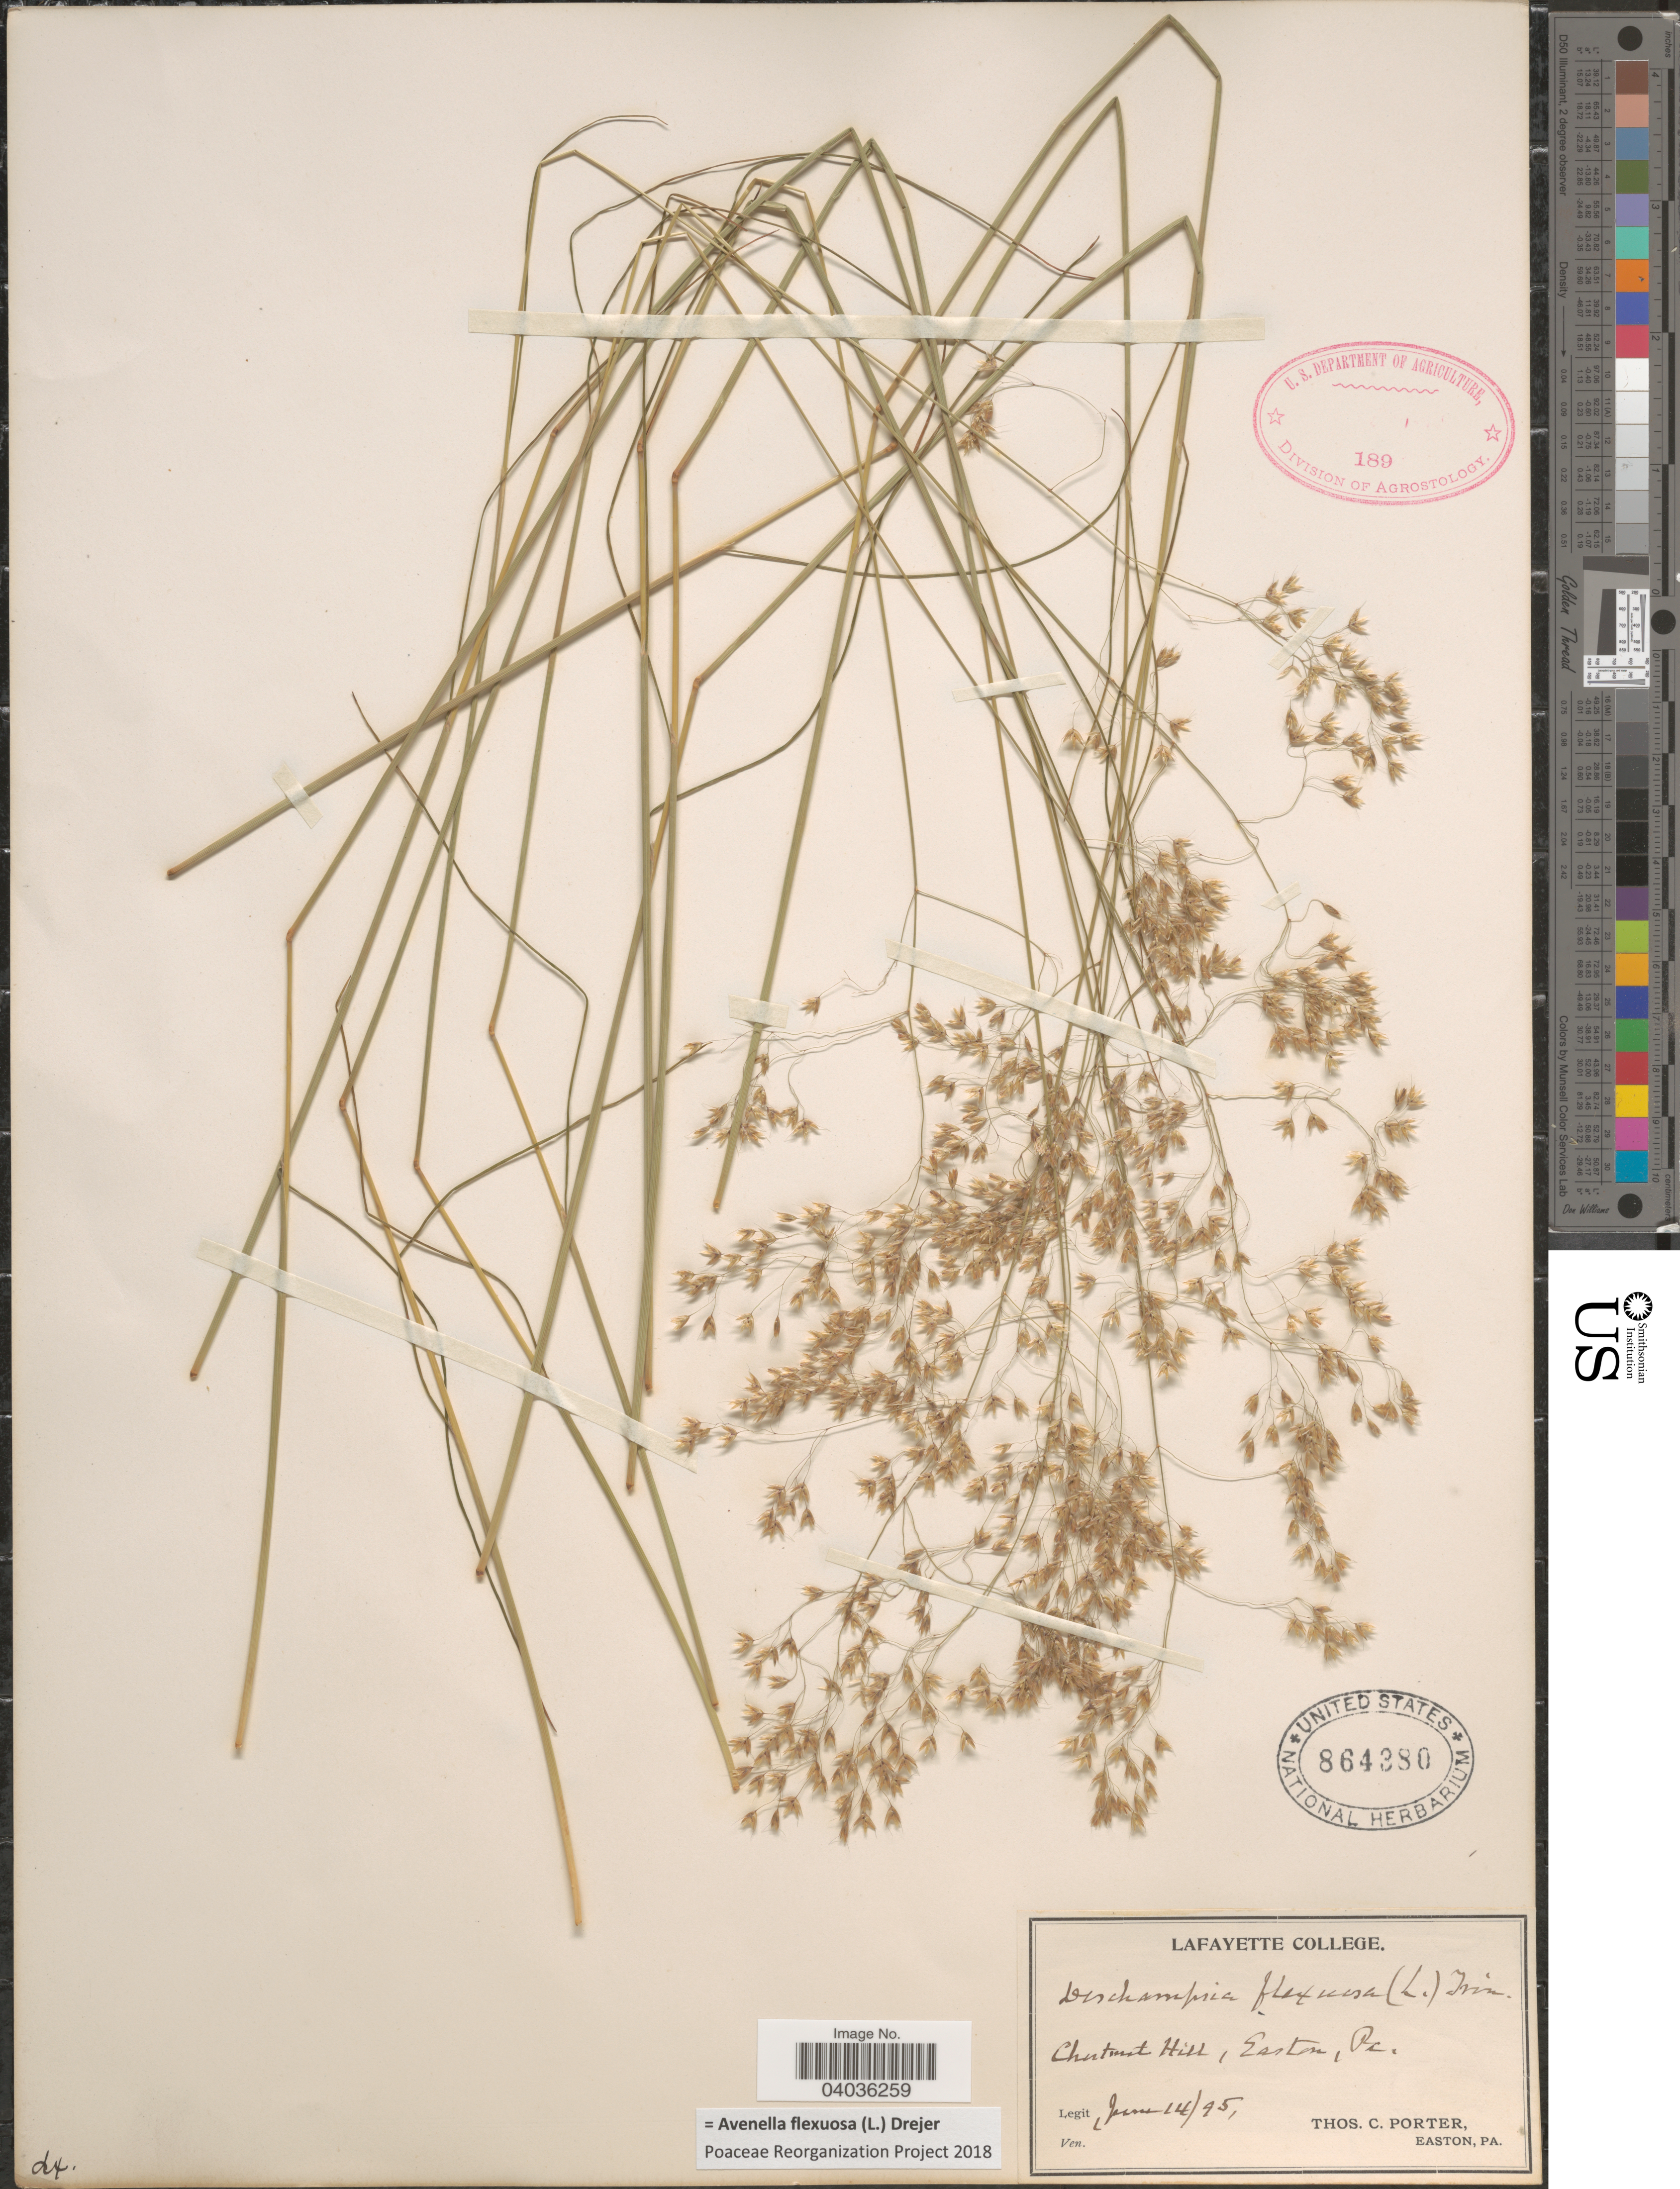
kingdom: Plantae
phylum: Tracheophyta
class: Liliopsida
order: Poales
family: Poaceae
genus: Avenella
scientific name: Avenella flexuosa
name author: (L.) Drejer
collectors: T. Porter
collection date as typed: Transcribed d/m/y: 14/6/95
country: United States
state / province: Pennsylvania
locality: Chestnut Hill, Easton.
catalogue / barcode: US 864380